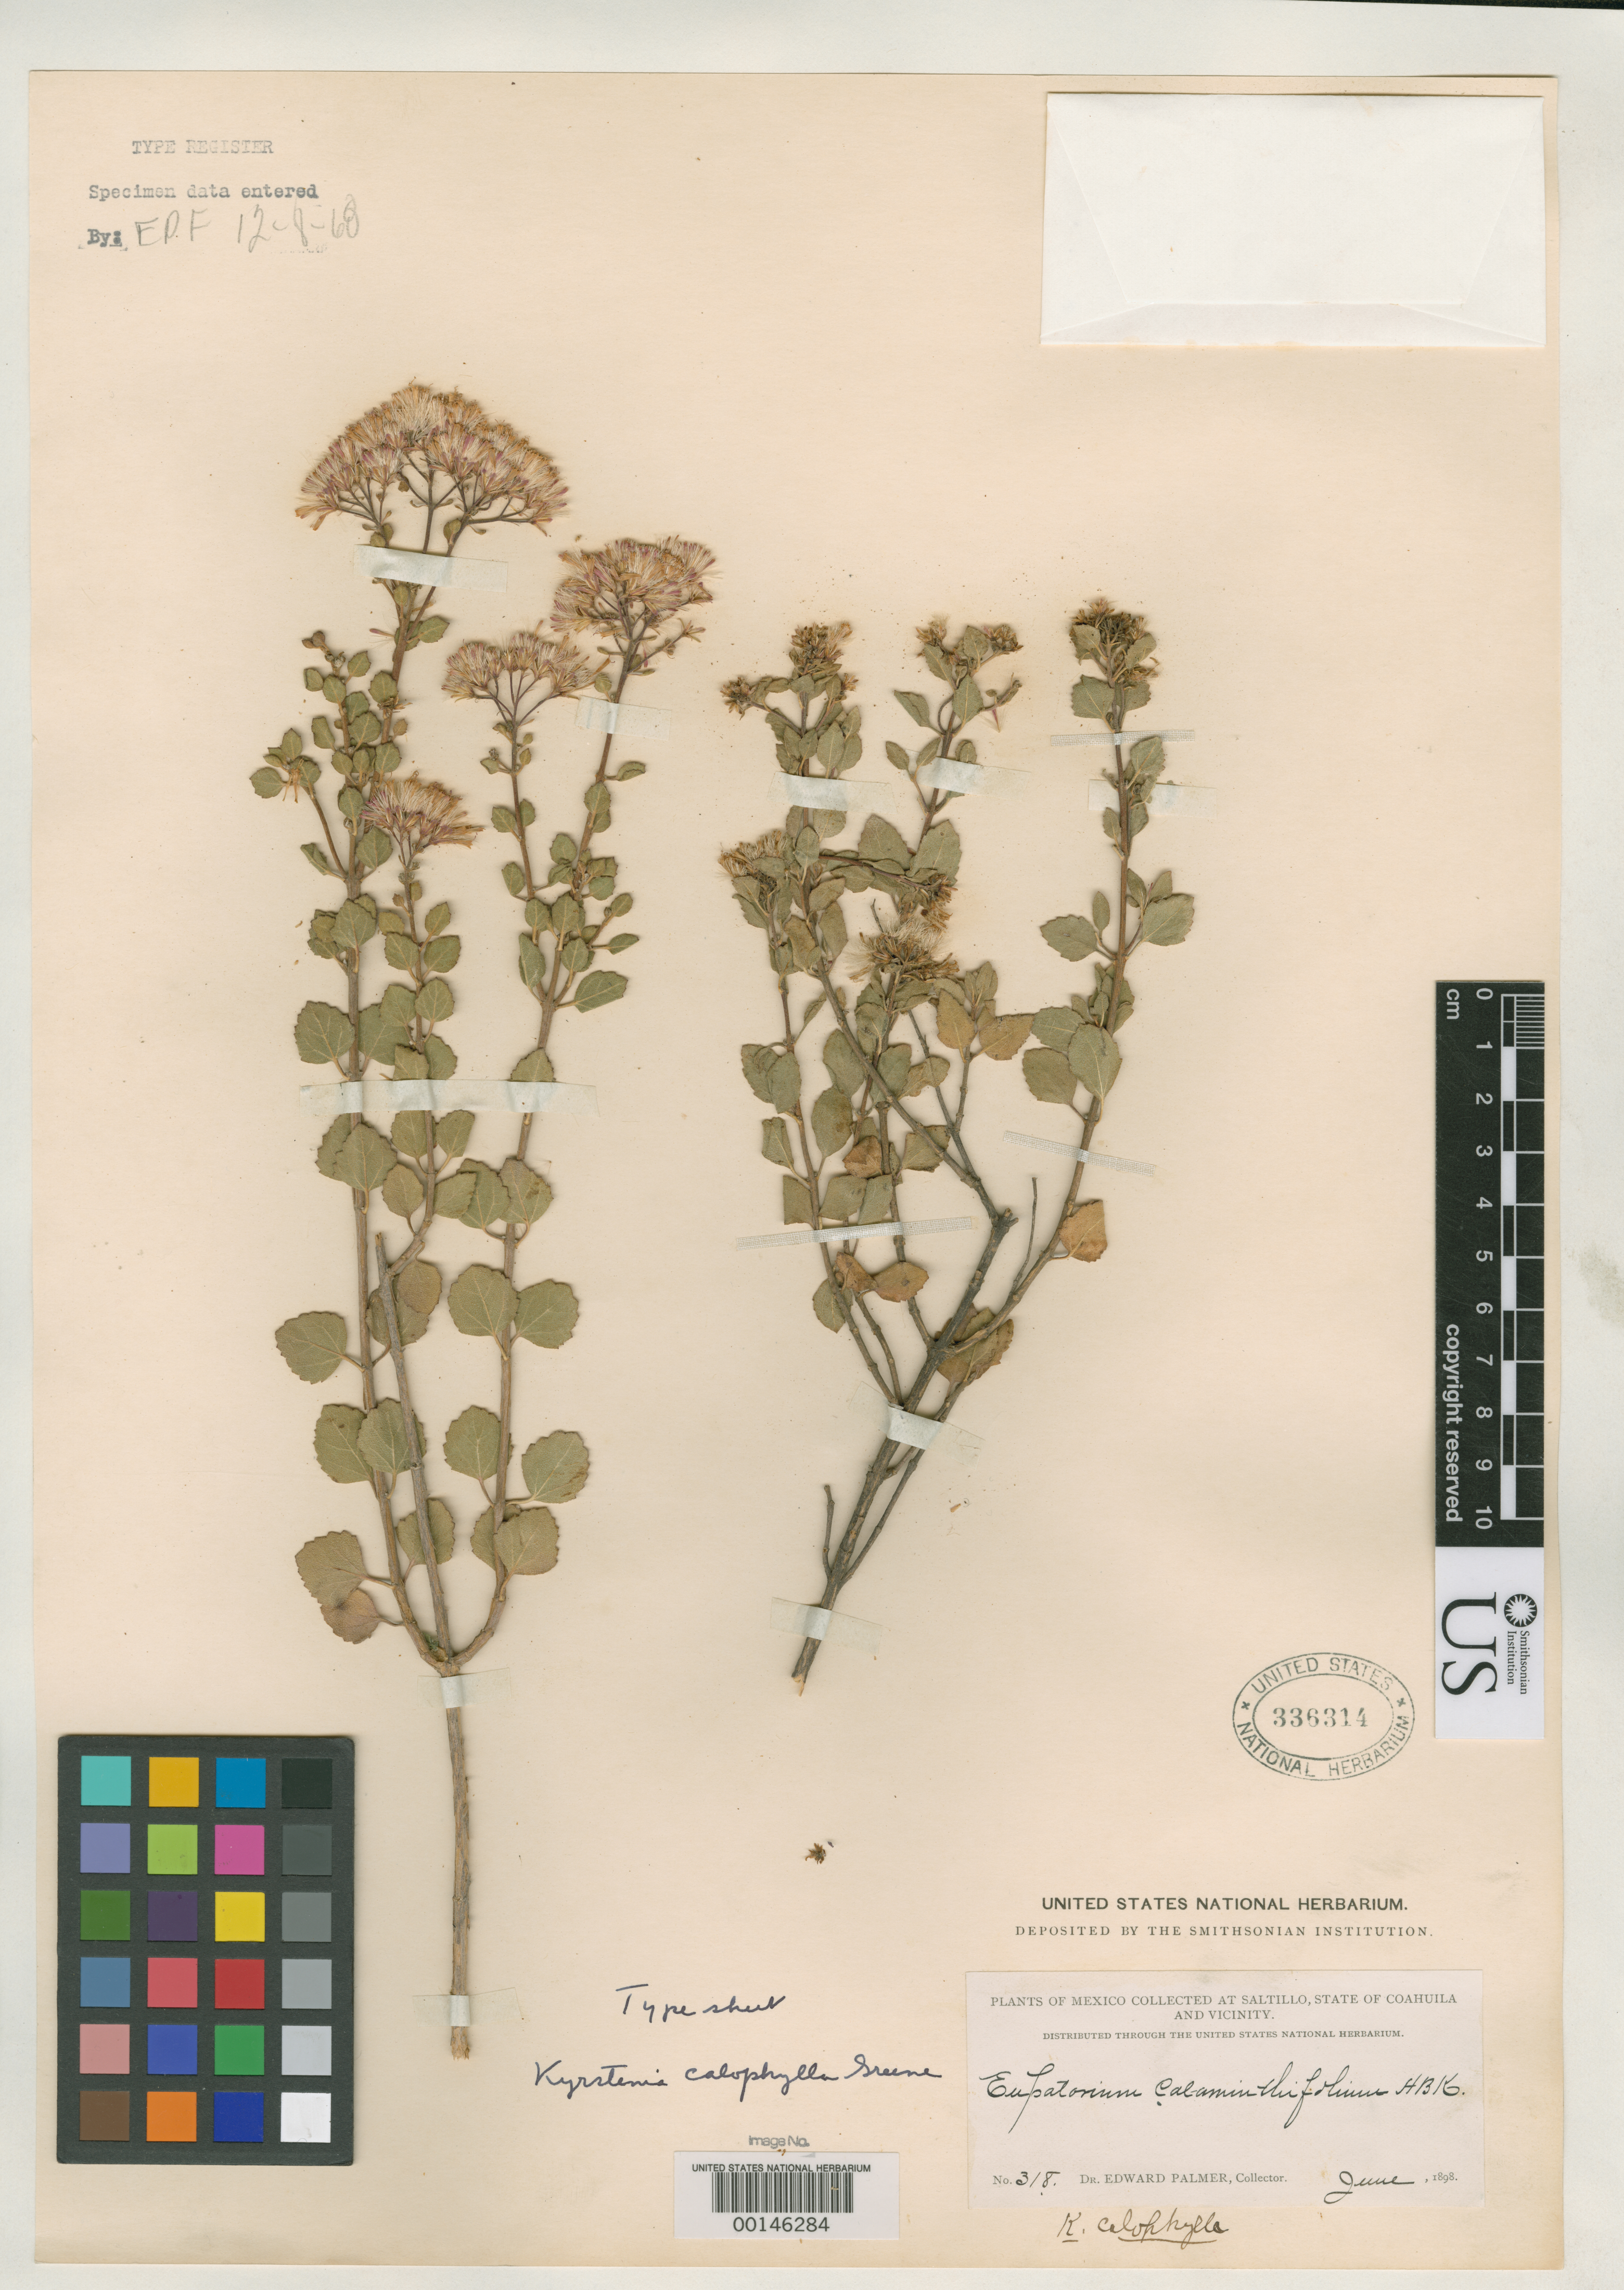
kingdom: Plantae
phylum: Tracheophyta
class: Magnoliopsida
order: Asterales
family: Asteraceae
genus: Kyrstenia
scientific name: Kyrstenia calophylla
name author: Greene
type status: Holotype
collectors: E. Palmer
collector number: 318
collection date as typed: Jun 1898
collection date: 1898-06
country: Mexico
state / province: Coahuila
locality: Near Saltillo.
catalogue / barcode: US 336314